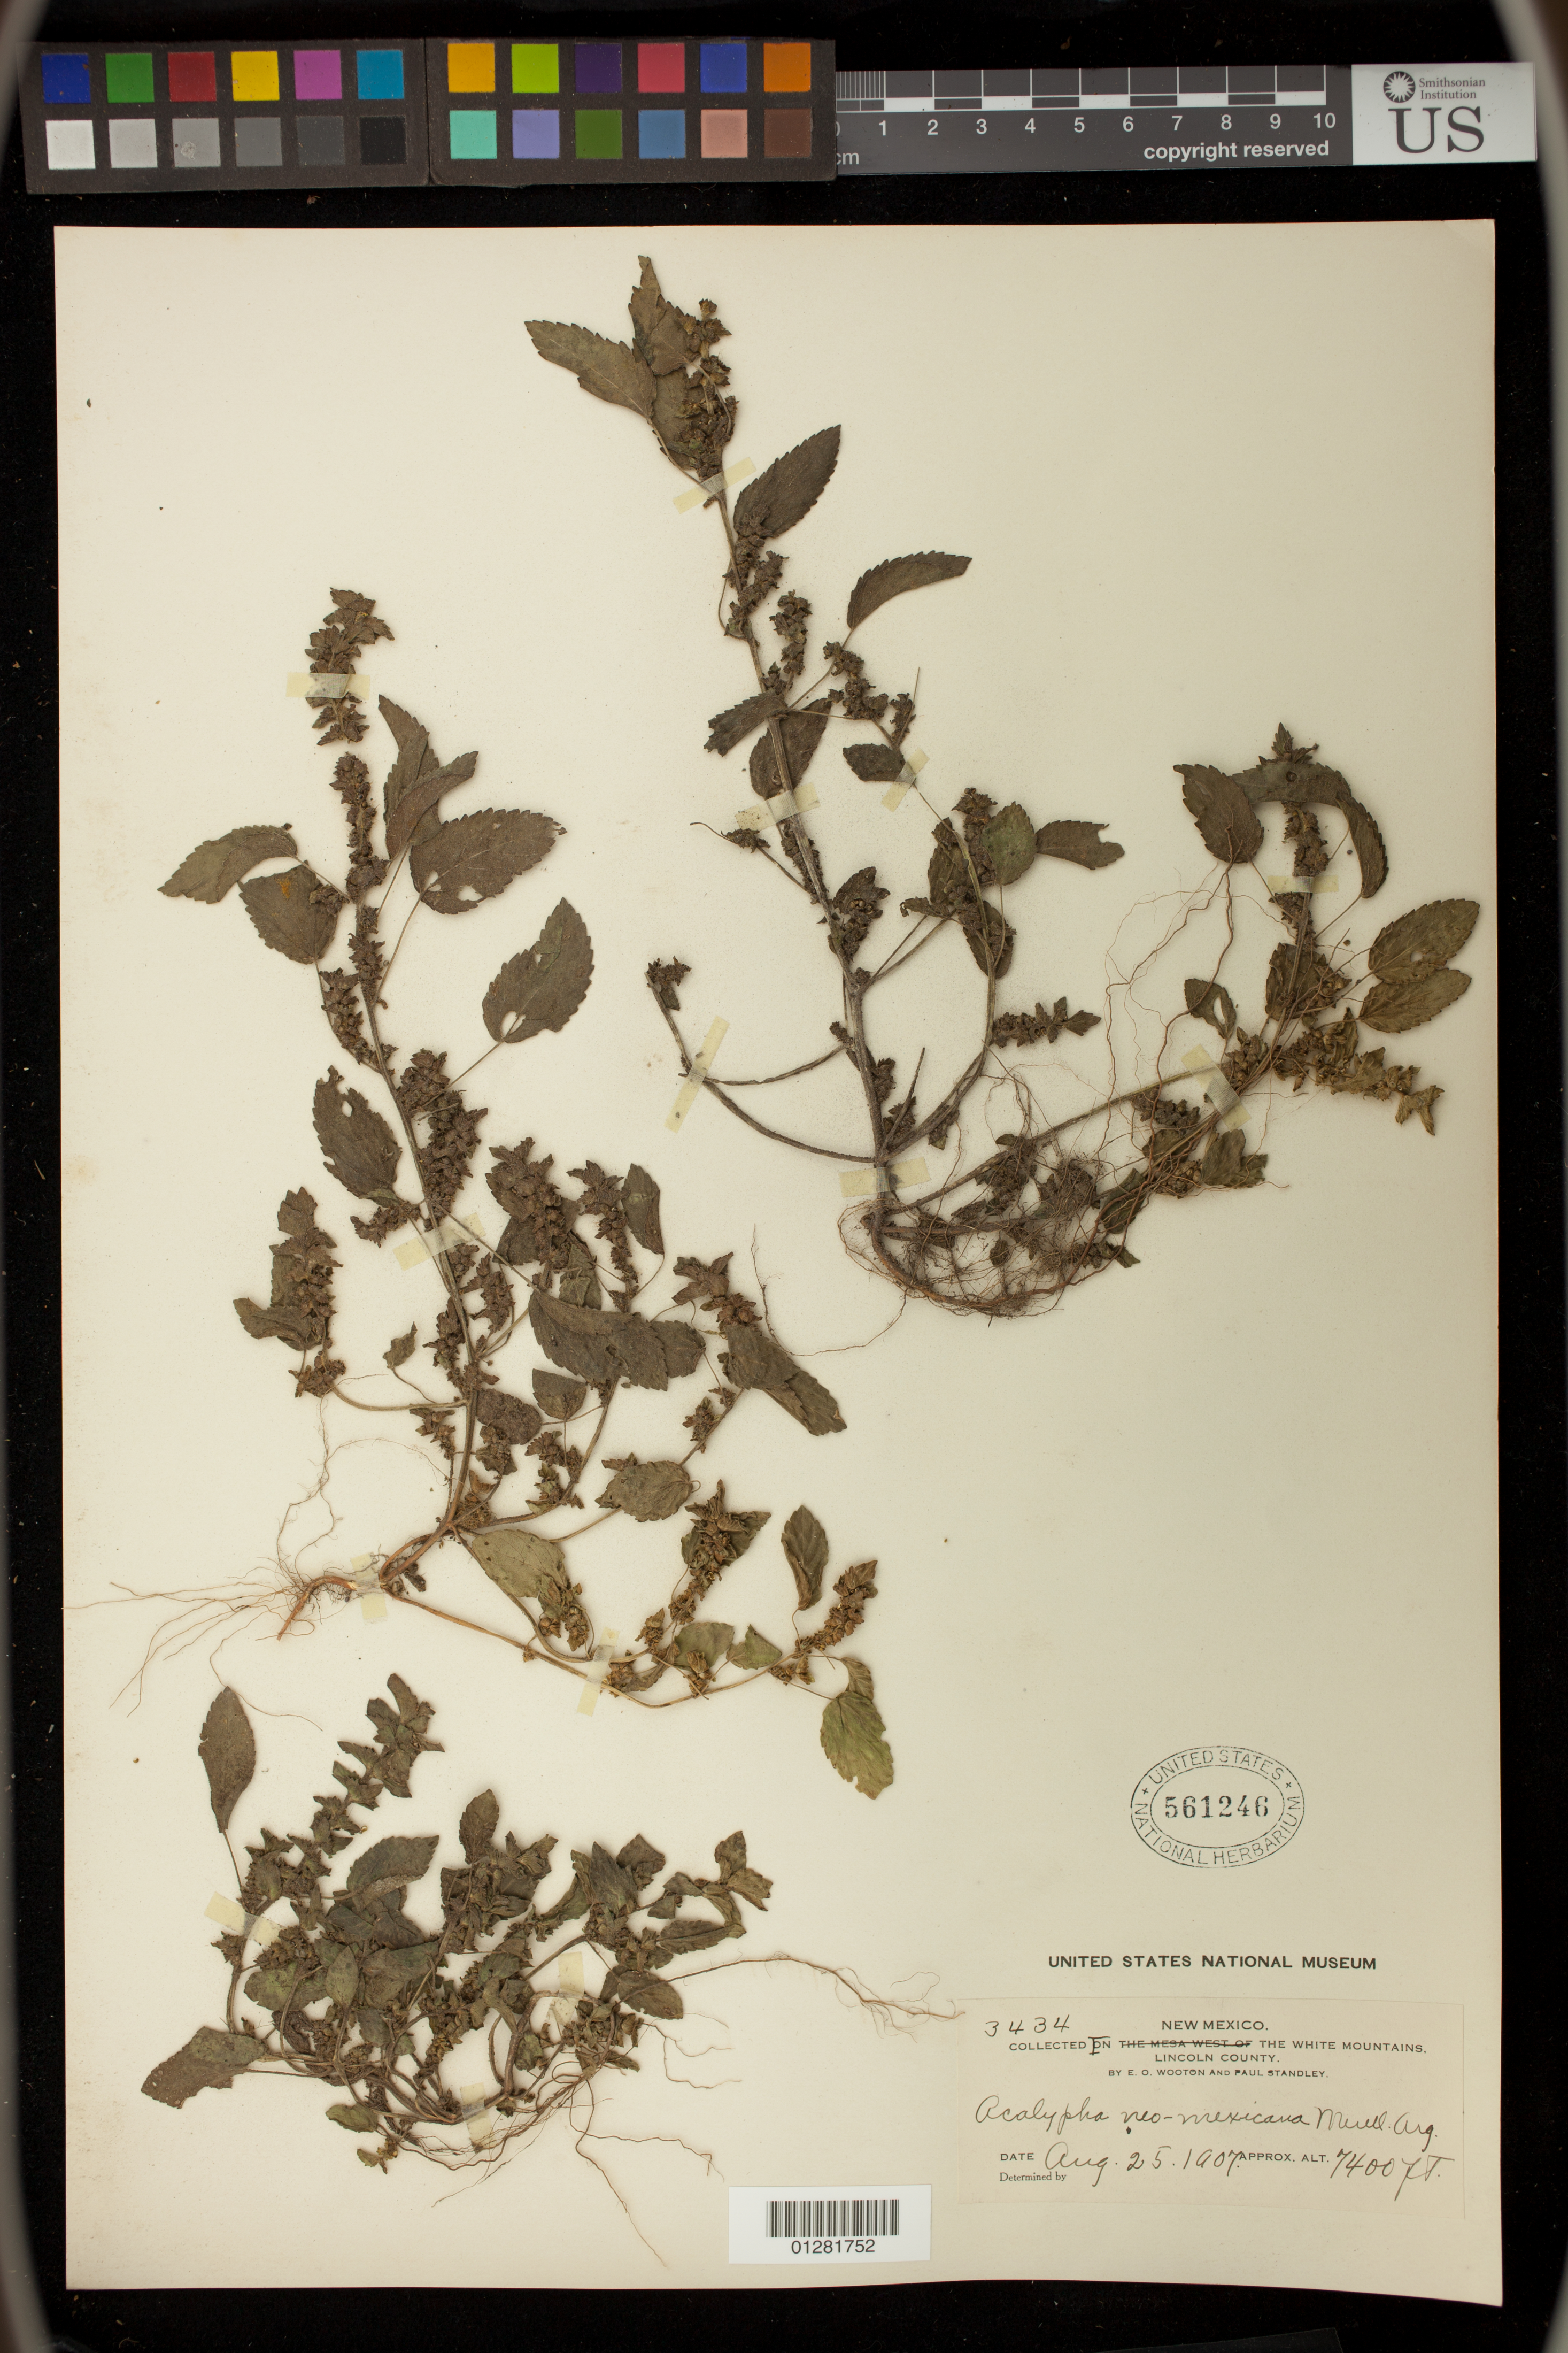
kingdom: Plantae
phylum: Tracheophyta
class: Magnoliopsida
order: Malpighiales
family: Euphorbiaceae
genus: Acalypha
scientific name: Acalypha neomexicana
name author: Müll. Arg.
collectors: E. O. Wooton & P. C. Standley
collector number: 3434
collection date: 1907-08-25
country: United States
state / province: New Mexico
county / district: Lincoln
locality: In the White Mountains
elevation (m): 2256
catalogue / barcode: US 561246